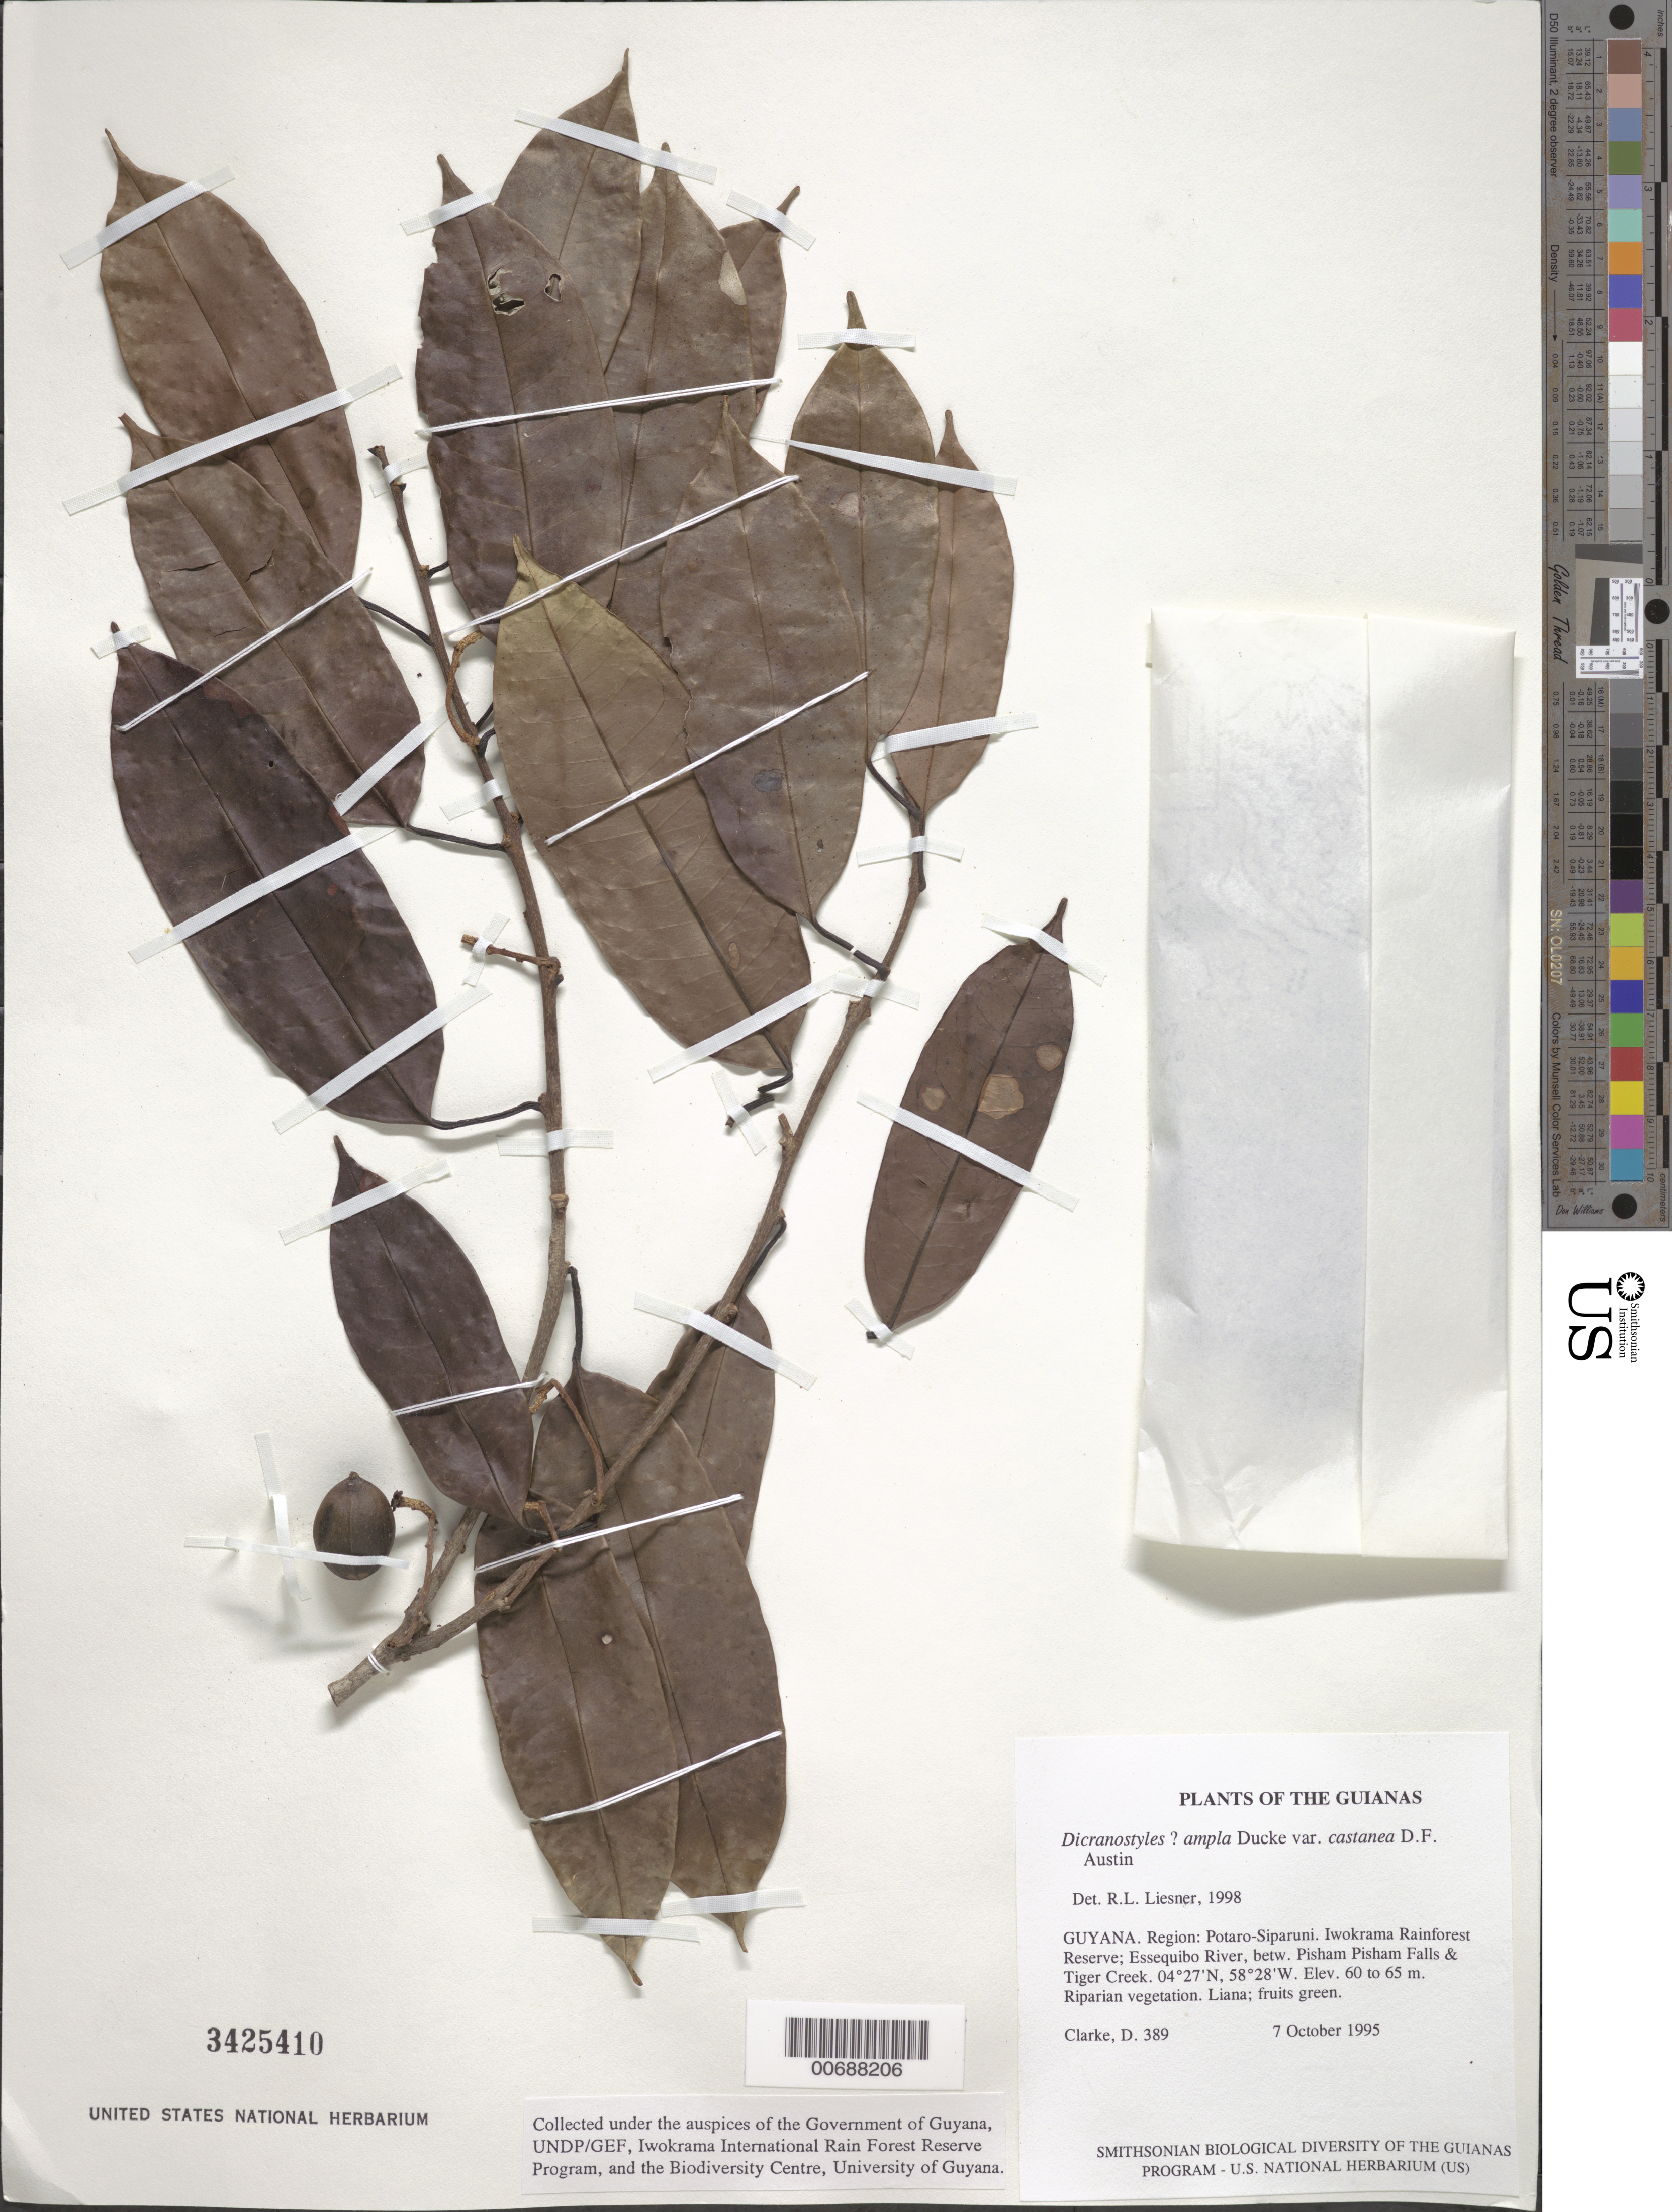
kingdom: Plantae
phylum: Tracheophyta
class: Magnoliopsida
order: Solanales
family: Convolvulaceae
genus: Dicranostyles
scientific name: Dicranostyles ampla var. castanea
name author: D.F. Austin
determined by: Liesner, R. L.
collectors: H. D. Clarke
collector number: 389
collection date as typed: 7 October 1995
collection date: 1995-10-07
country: Guyana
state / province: Potaro-Siparuni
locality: Iwokrama Rainforest Reserve; Essequibo River, betw. Pisham Pisham Falls & Tiger Creek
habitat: Riparian vegetation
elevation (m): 60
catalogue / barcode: US 3425410